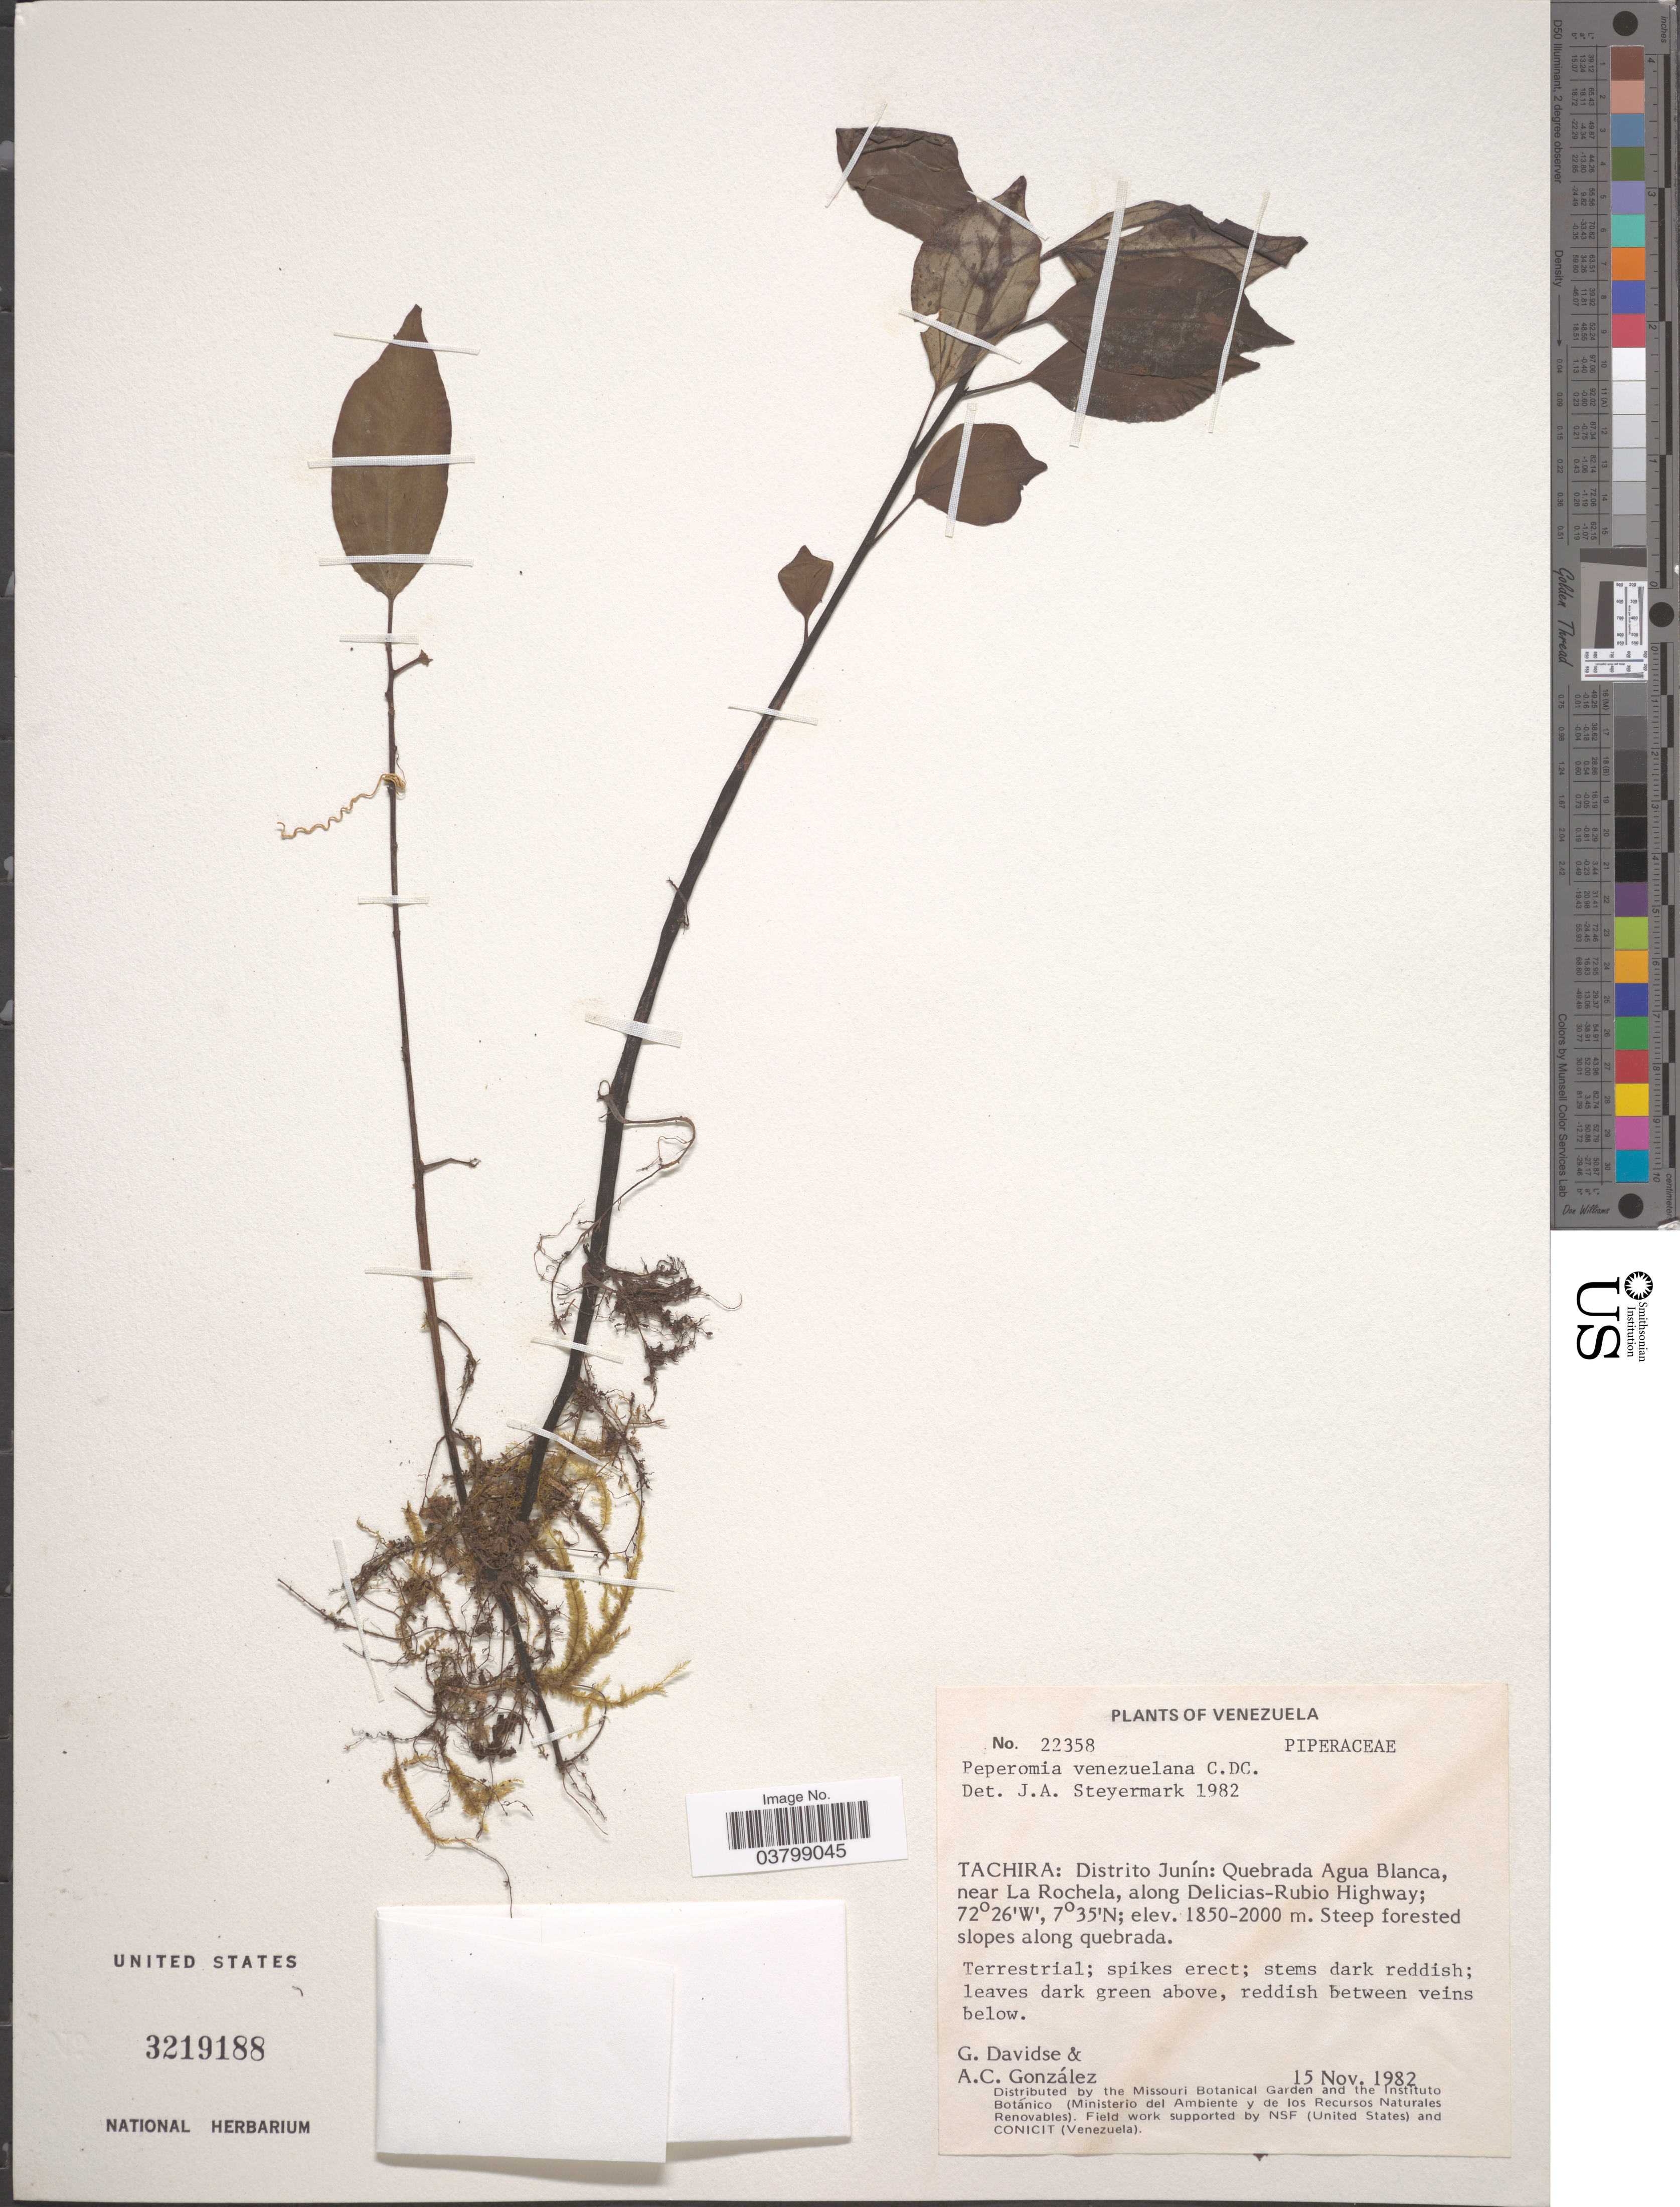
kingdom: Plantae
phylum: Tracheophyta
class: Magnoliopsida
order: Piperales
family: Piperaceae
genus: Peperomia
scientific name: Peperomia venezueliana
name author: C. DC.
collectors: G. Davidse & A. C. González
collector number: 22358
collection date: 1982-11-15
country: Venezuela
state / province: Tachira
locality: Distrito Junín: Quebrada Agua Blanca, near La Rochela, along Delicias-Rubio Highway.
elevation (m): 1850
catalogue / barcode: US 3219188